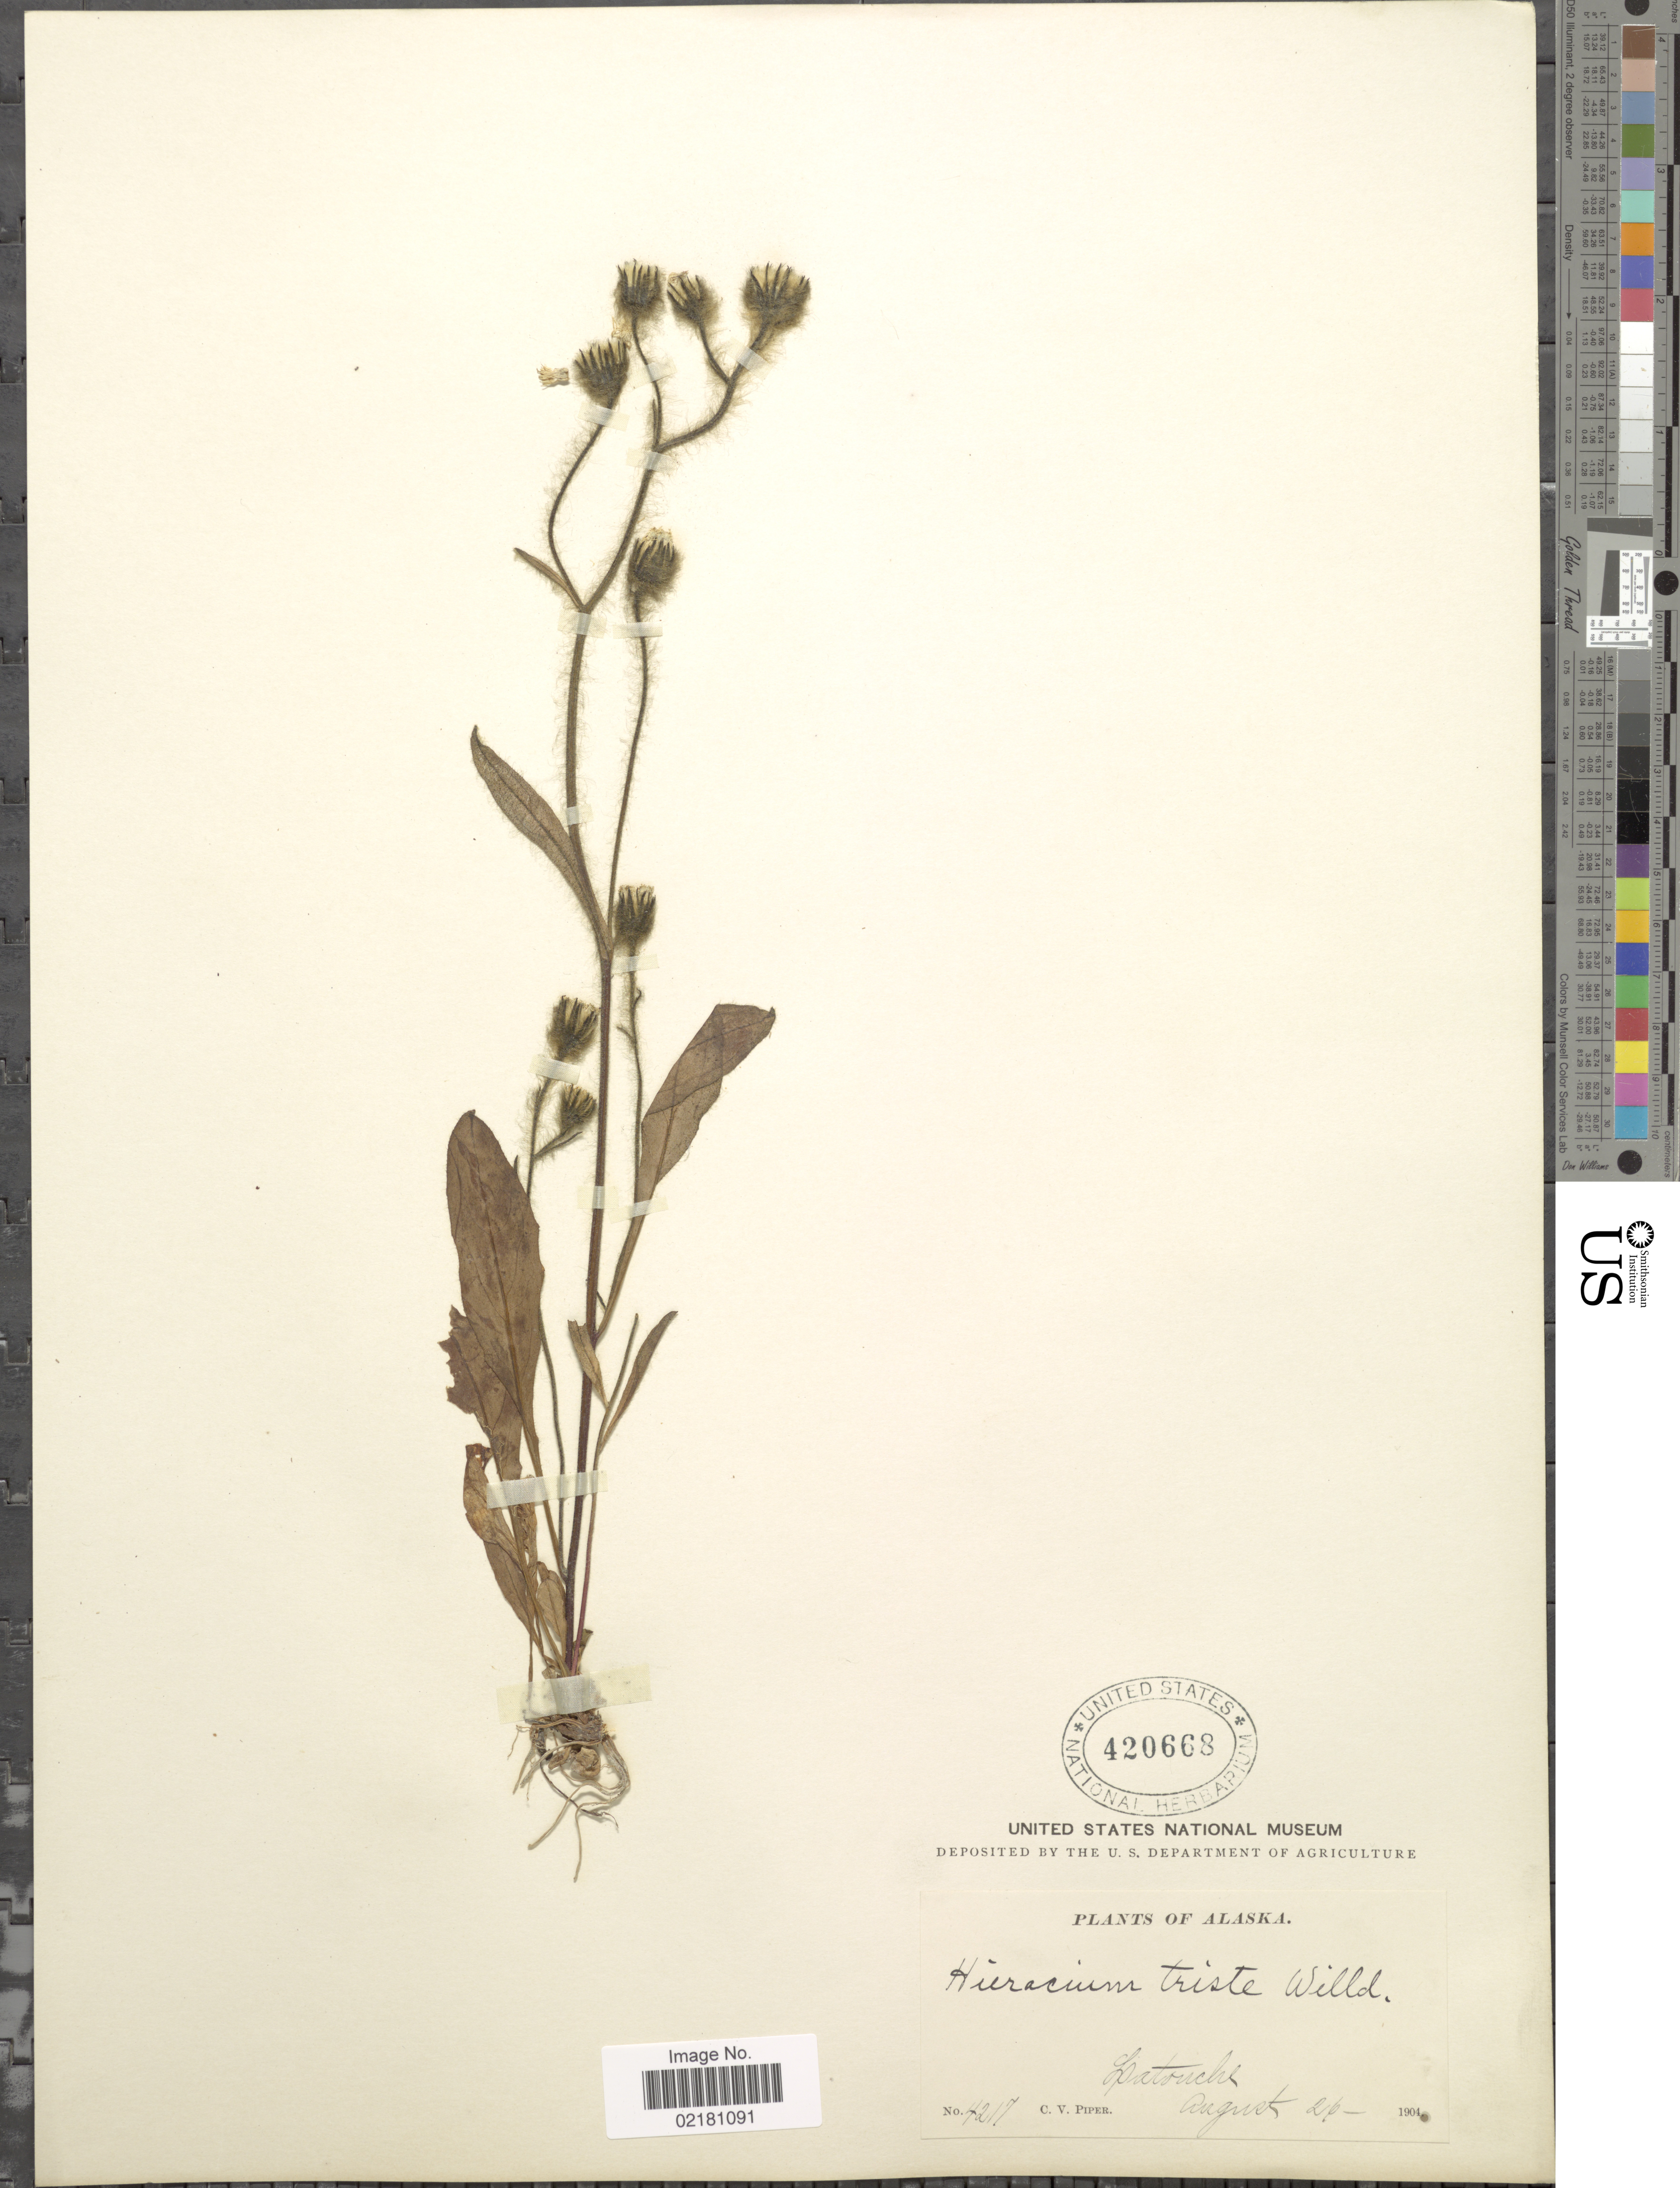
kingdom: Plantae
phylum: Tracheophyta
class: Magnoliopsida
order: Asterales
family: Asteraceae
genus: Hieracium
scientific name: Hieracium triste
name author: Willd. ex Spreng.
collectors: C. V. Piper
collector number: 4217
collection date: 1904-08-26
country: United States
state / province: Alaska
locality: Latouche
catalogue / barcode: US 420668